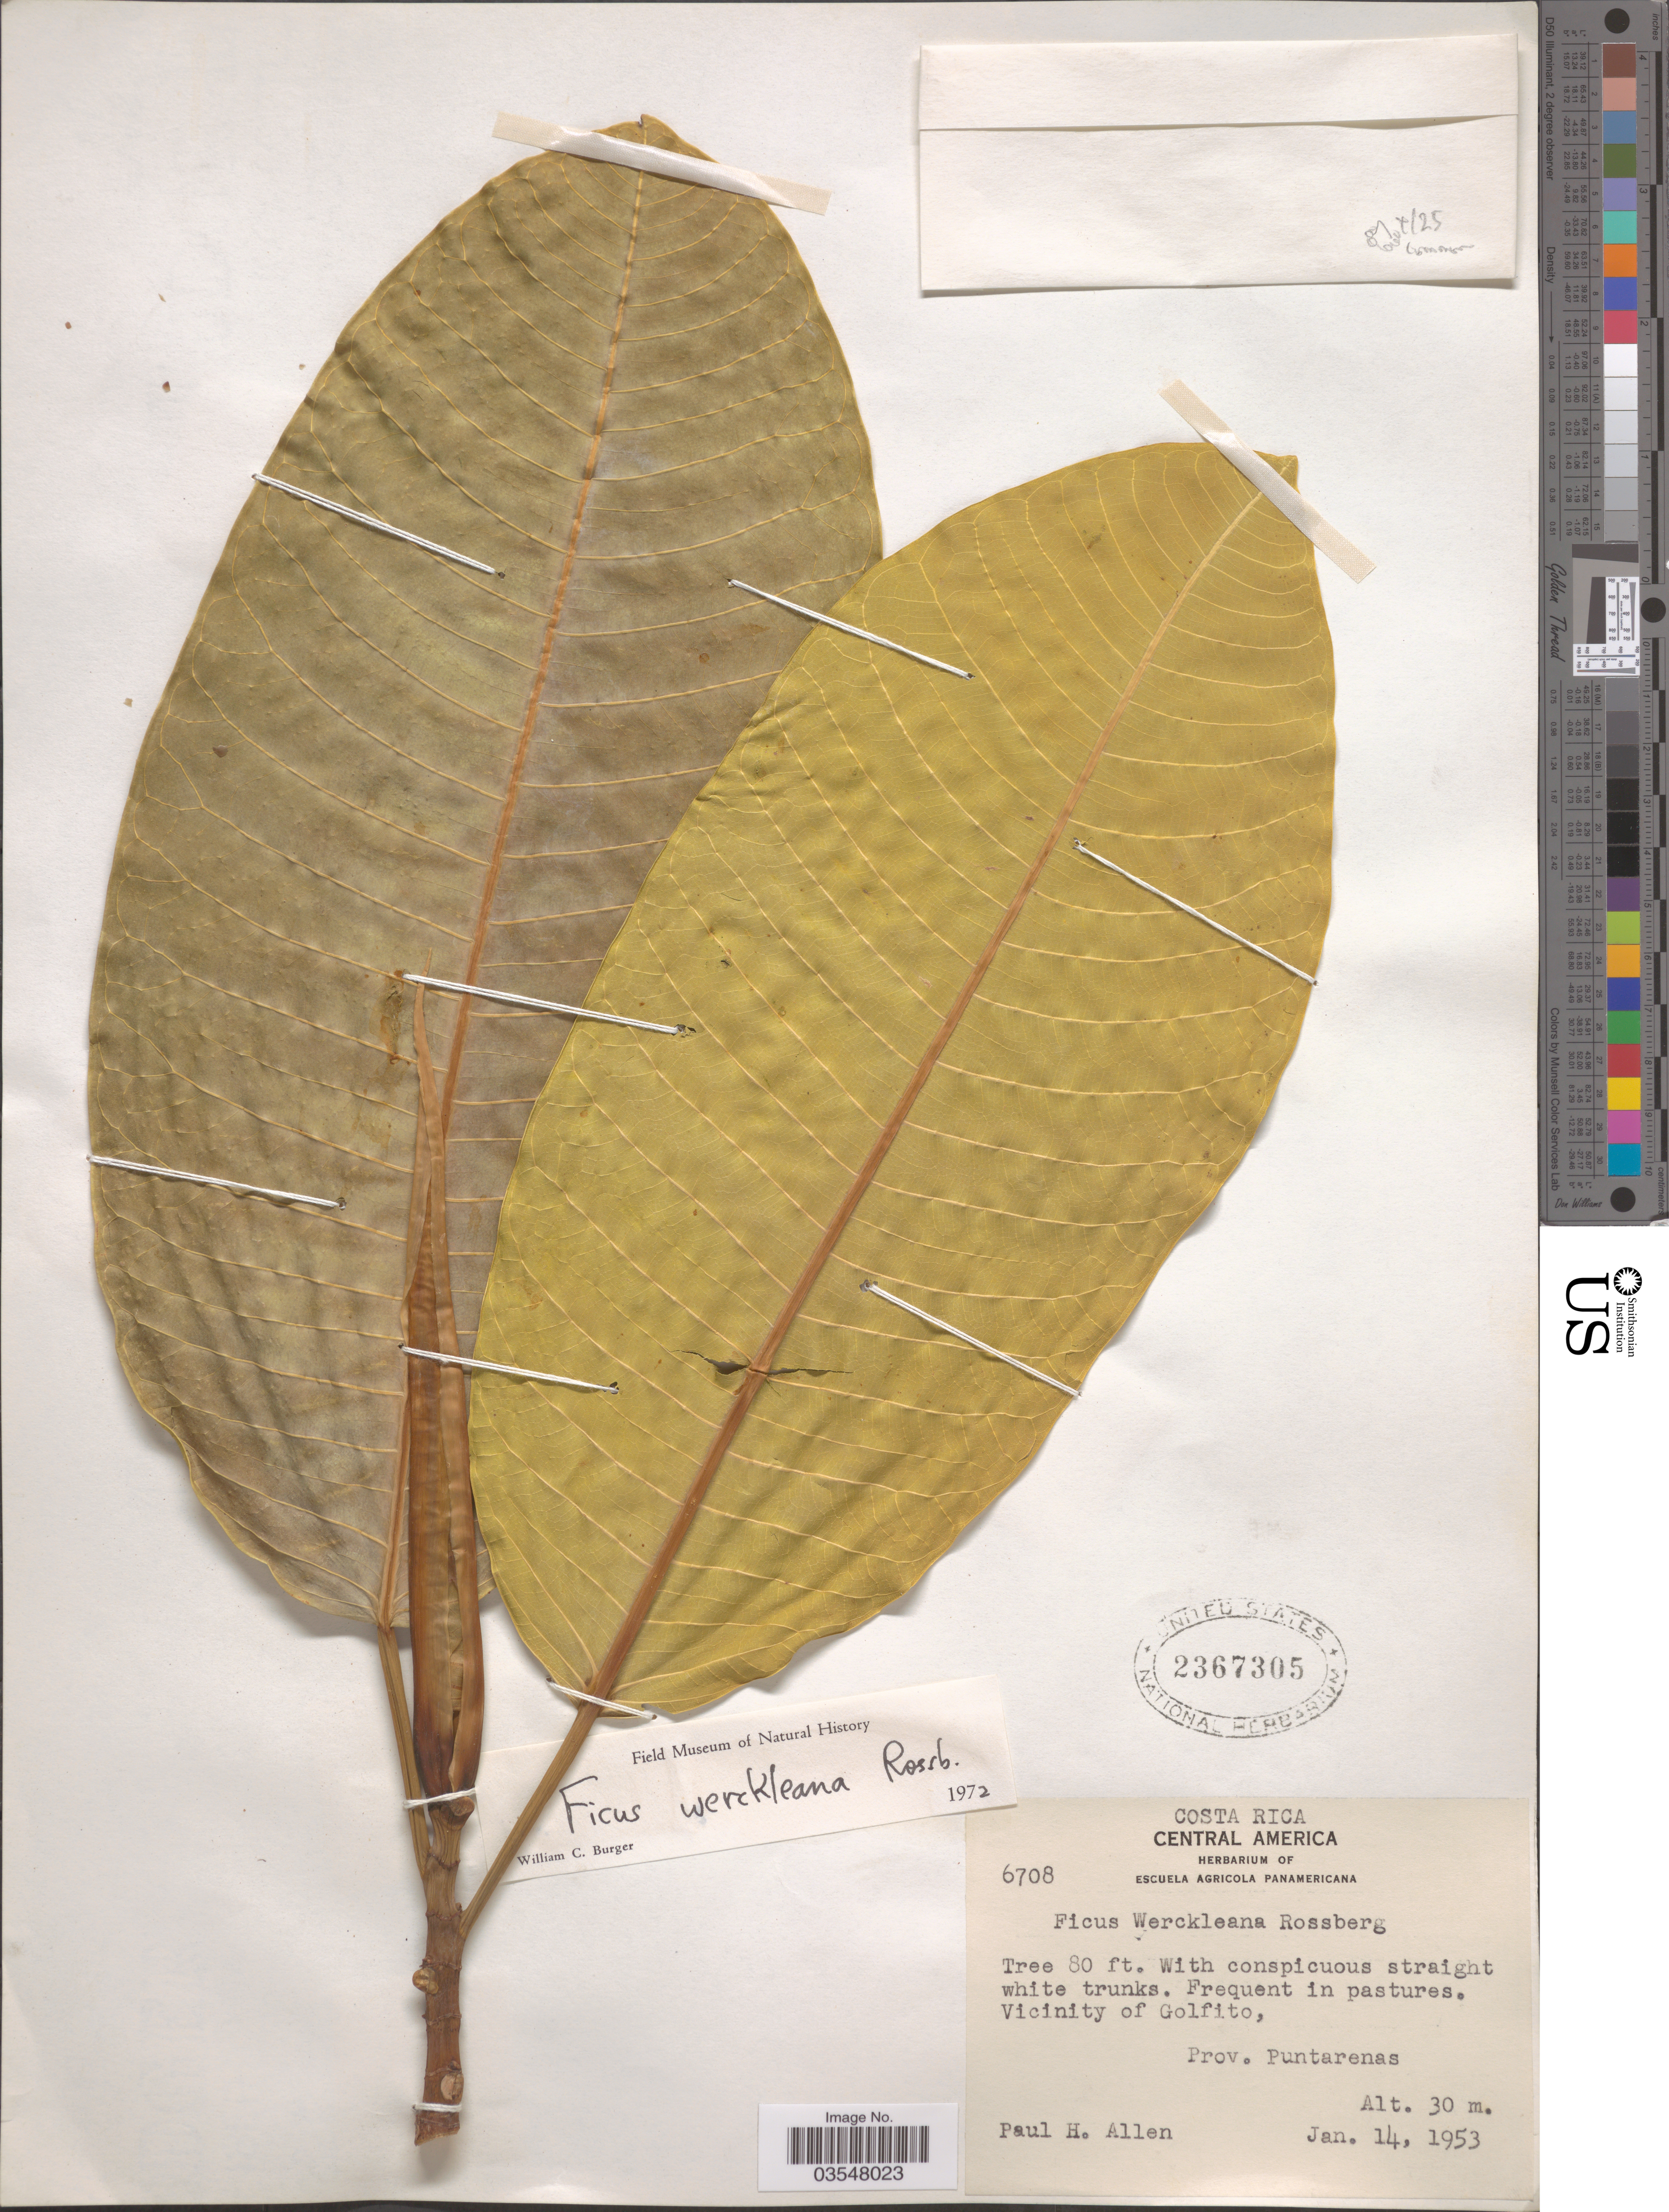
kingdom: Plantae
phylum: Tracheophyta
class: Magnoliopsida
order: Rosales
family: Moraceae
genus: Ficus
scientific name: Ficus werckleana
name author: Rossberg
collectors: P. H. Allen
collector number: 6708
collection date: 1953-01-14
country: Costa Rica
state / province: Puntarenas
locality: Vicinity of Golfito.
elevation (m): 30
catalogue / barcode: US 2367305